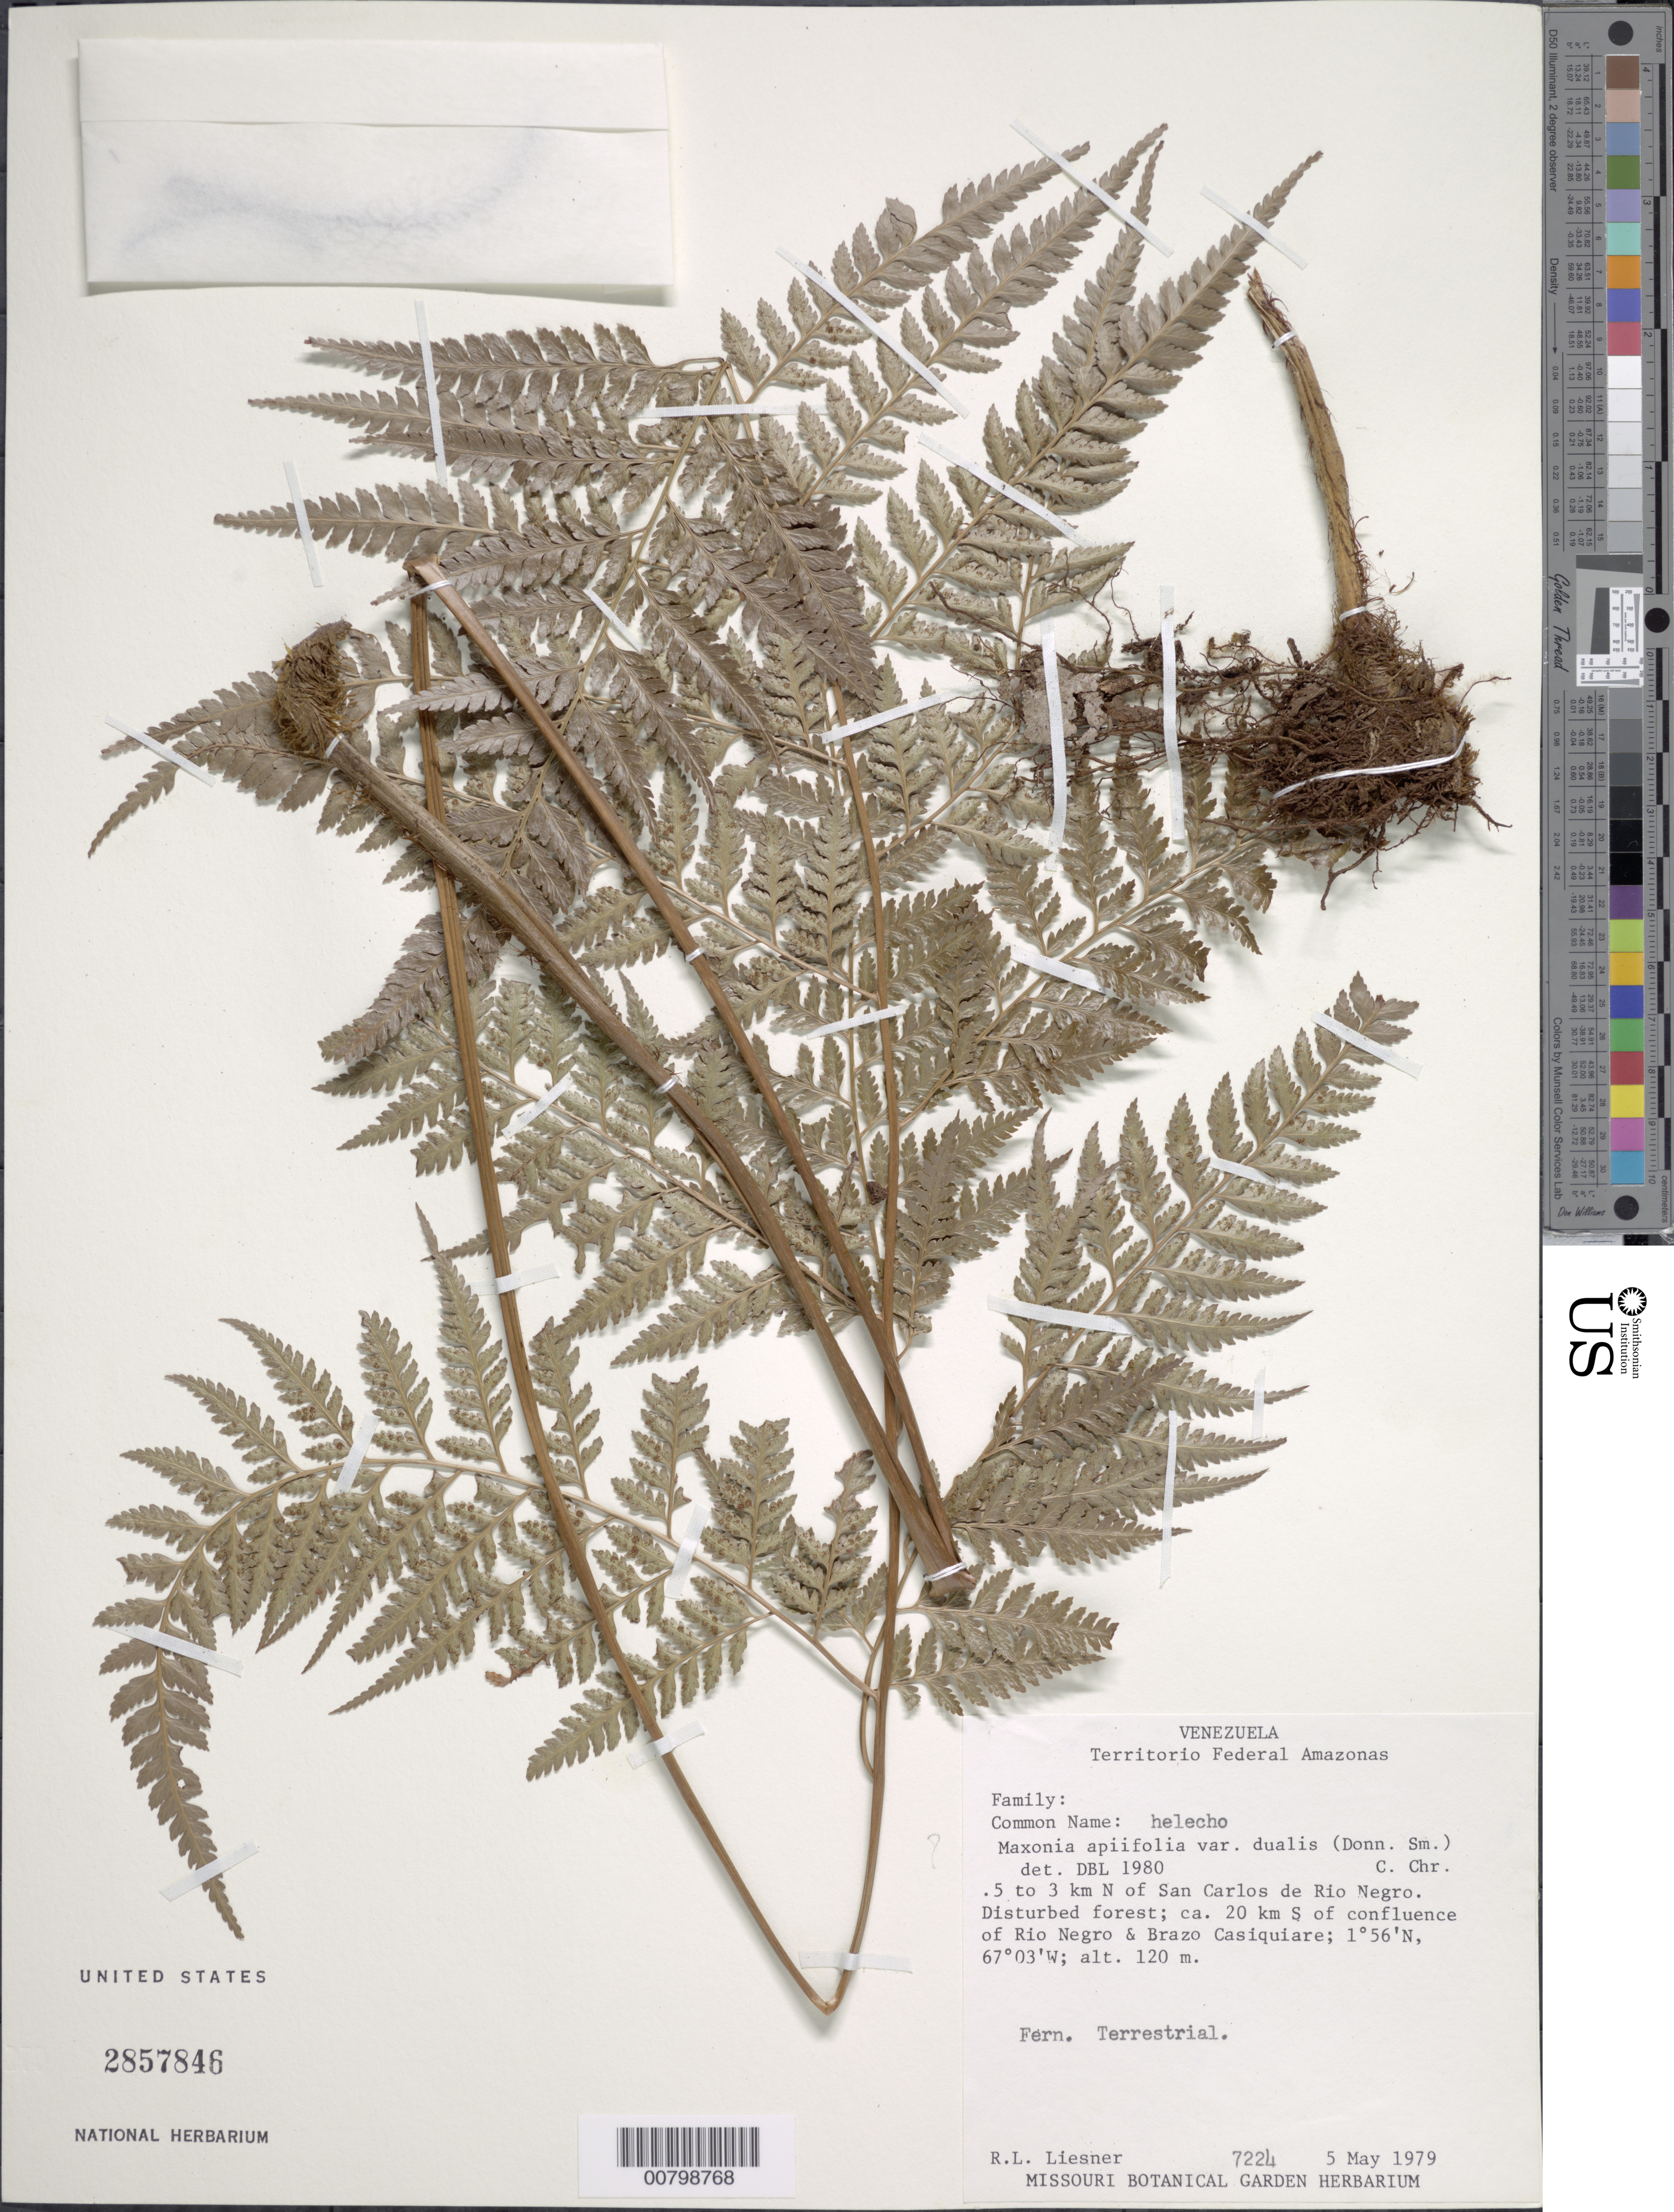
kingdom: Plantae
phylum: Tracheophyta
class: Polypodiopsida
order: Polypodiales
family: Dryopteridaceae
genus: Maxonia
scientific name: Maxonia apiifolia var. dualis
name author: (Donn. Sm.) C. Chr.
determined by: Lellinger, David B., (BOT), Smithsonian Institution - National Museum of Natural History (UNITED STATES)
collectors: R. L. Liesner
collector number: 7224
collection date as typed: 5-May-79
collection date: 1979-05-05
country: Venezuela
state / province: Amazonas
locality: San Carlos de Río Negro, 0.5-3 km N of; ca. 20 km S of confluence of Río Negro and Brazo Casiquiare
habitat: Disturbed forest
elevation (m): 120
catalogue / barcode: US 2857846